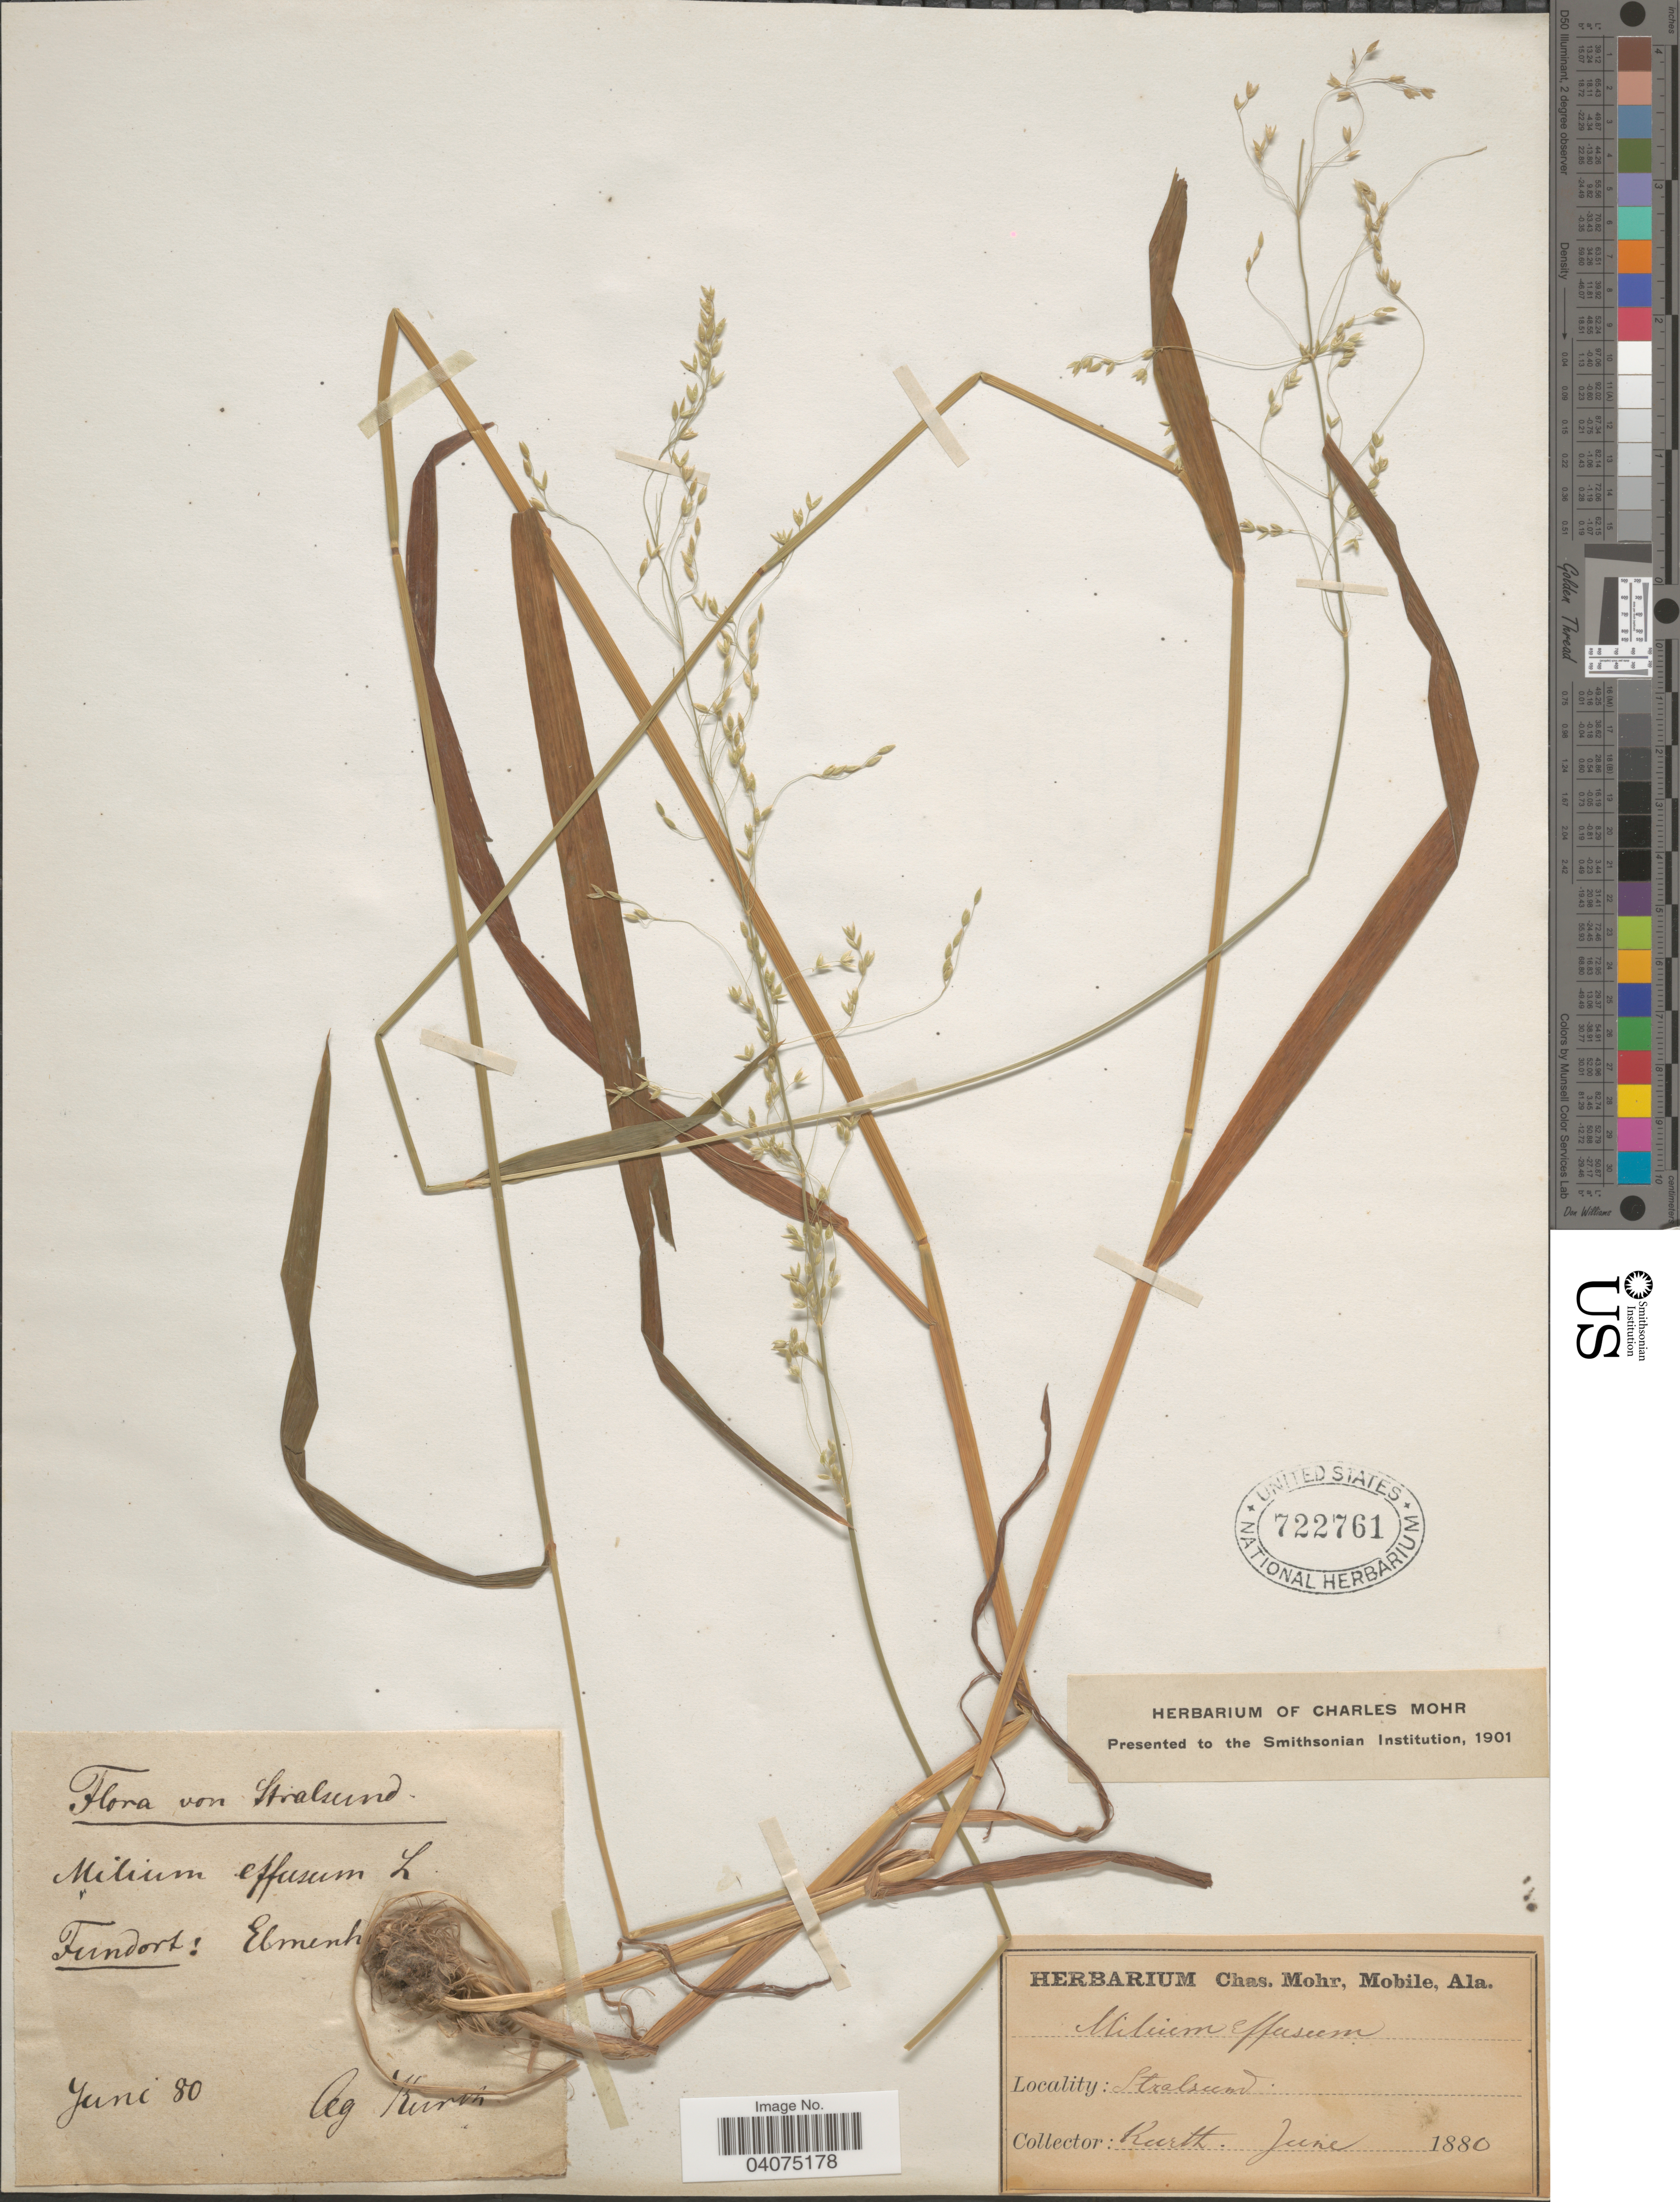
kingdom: Plantae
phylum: Tracheophyta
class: Liliopsida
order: Poales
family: Poaceae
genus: Milium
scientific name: Milium effusum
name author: L.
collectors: Kurth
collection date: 1880-06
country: Germany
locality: Stralsund. Elment [illegible text]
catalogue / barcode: US 722761